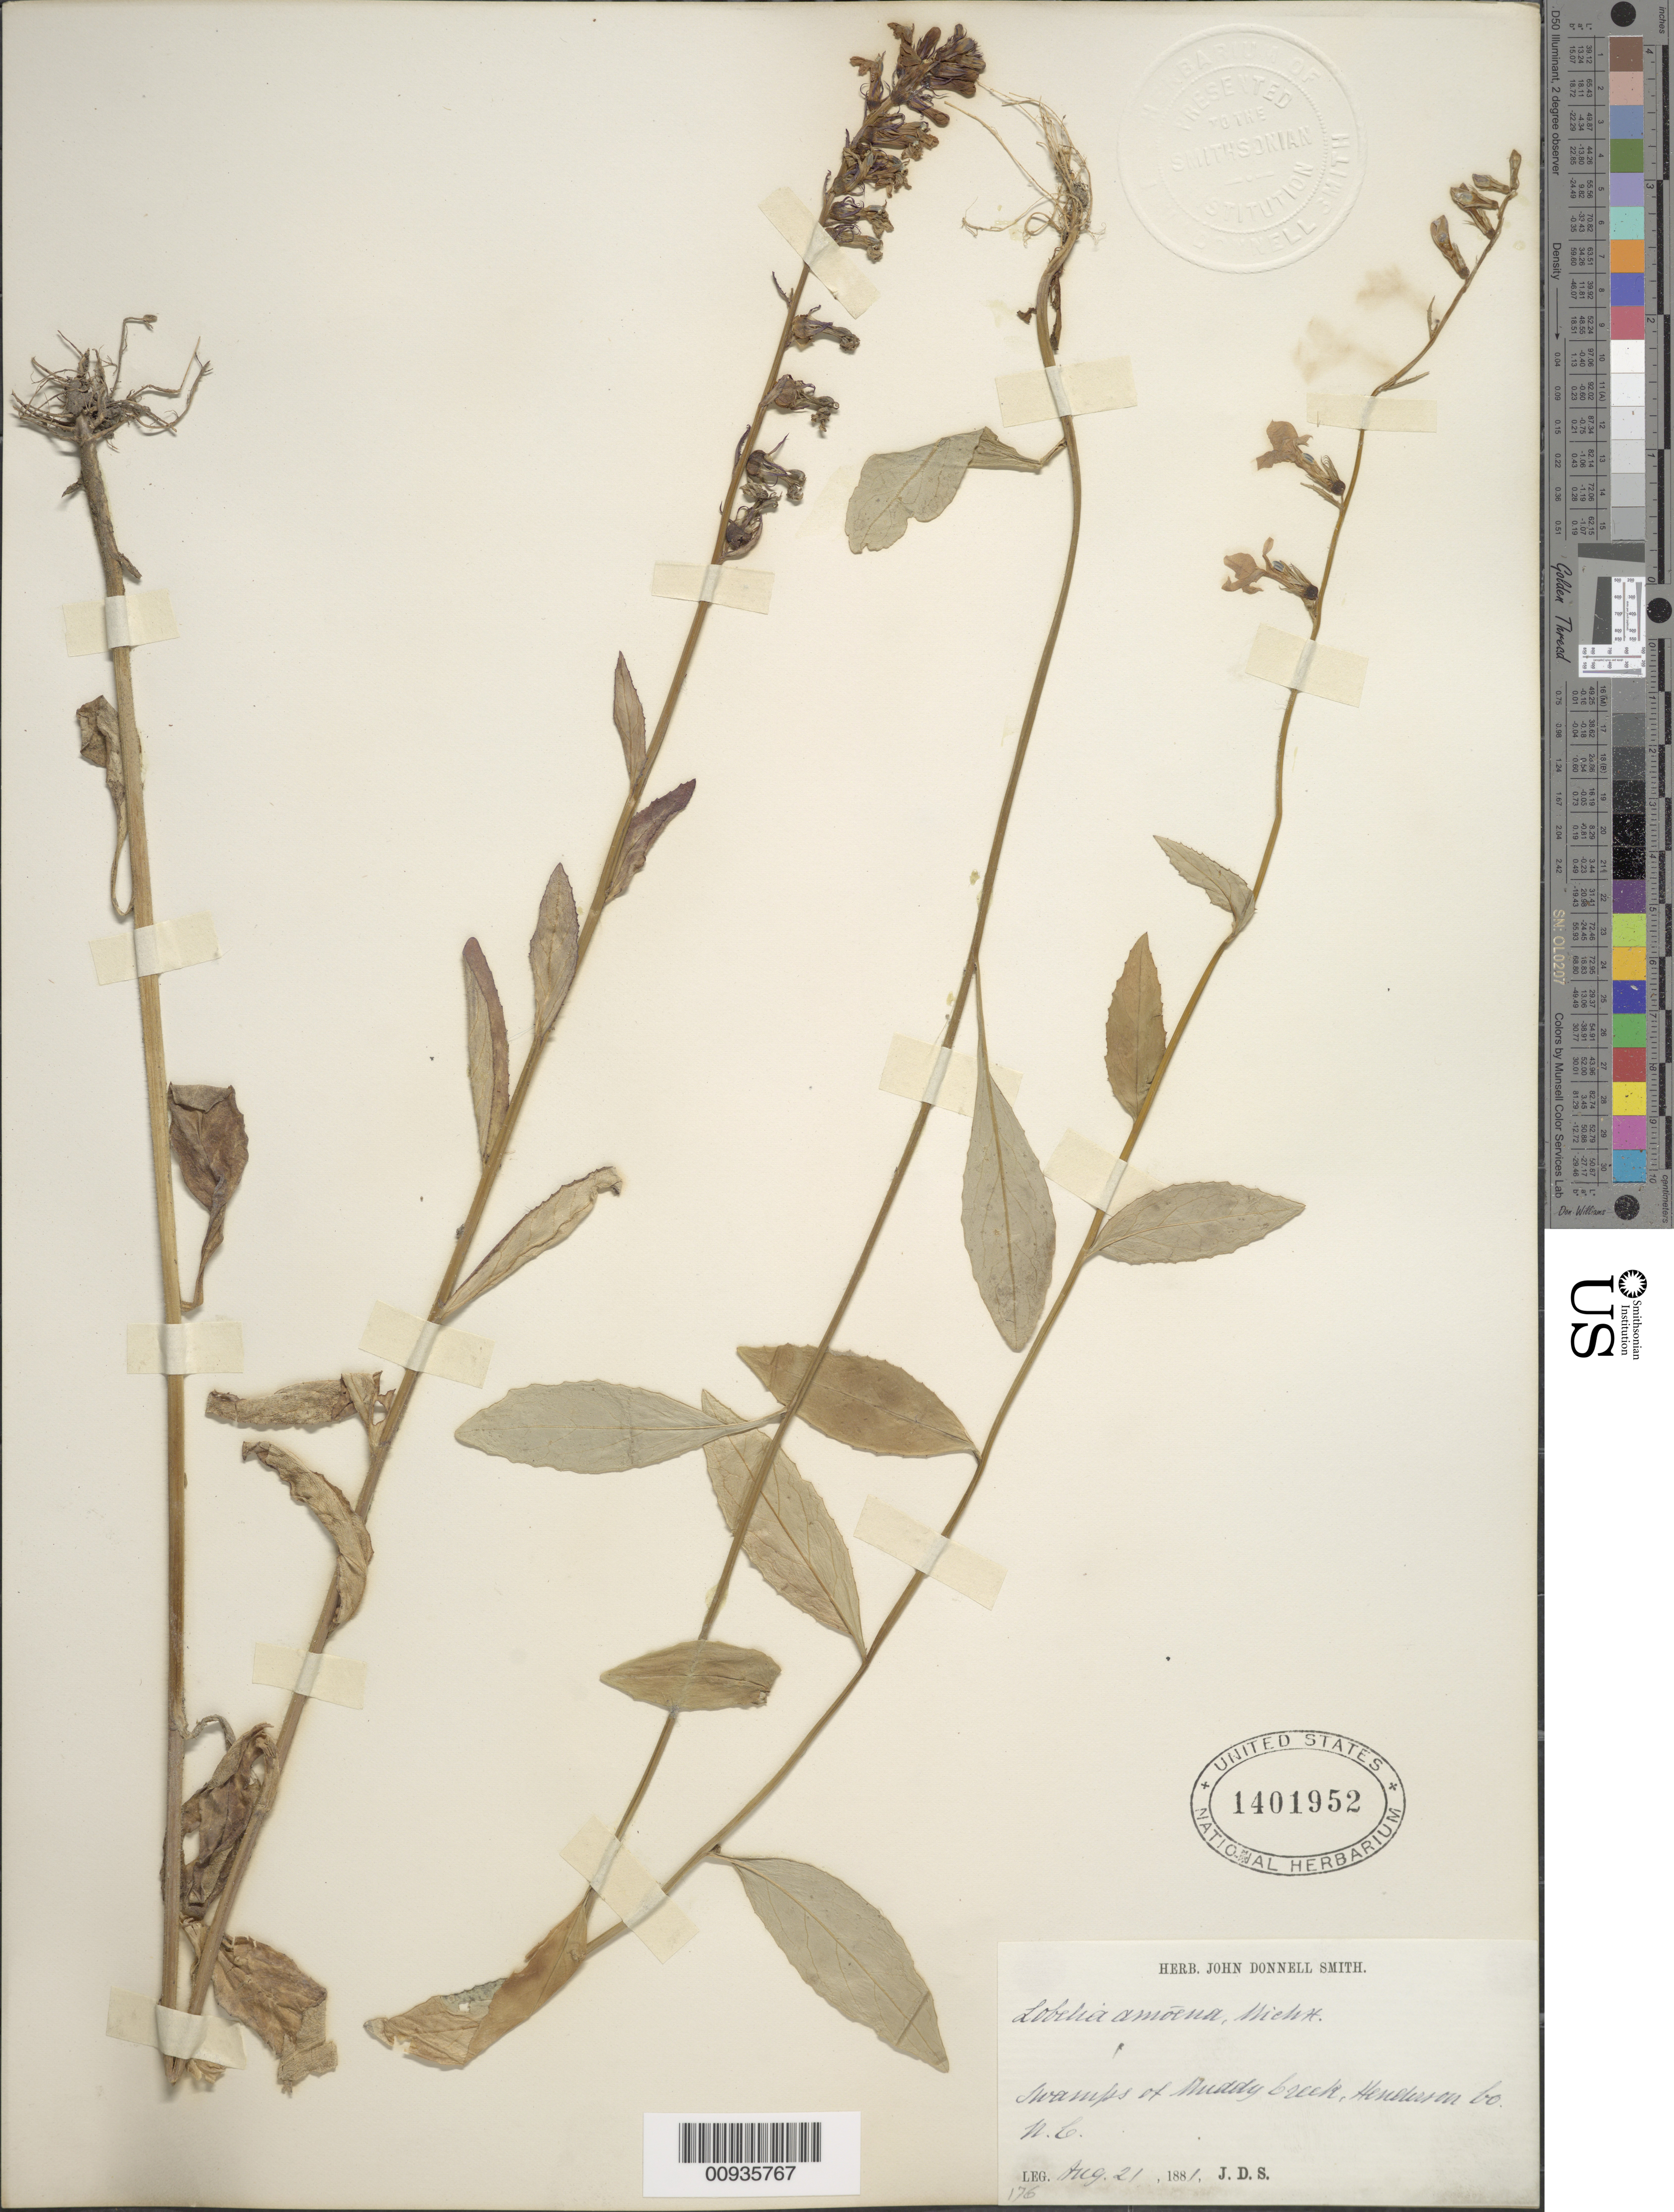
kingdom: Plantae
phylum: Tracheophyta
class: Magnoliopsida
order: Asterales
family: Campanulaceae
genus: Lobelia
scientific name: Lobelia amoena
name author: Michx.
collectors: J. Donnell Smith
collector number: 176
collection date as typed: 21 Aug 1881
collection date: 1881-08-21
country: United States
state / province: North Carolina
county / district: Henderson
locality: Swaps of Muddy Creek.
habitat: swamps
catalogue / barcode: US 1401952